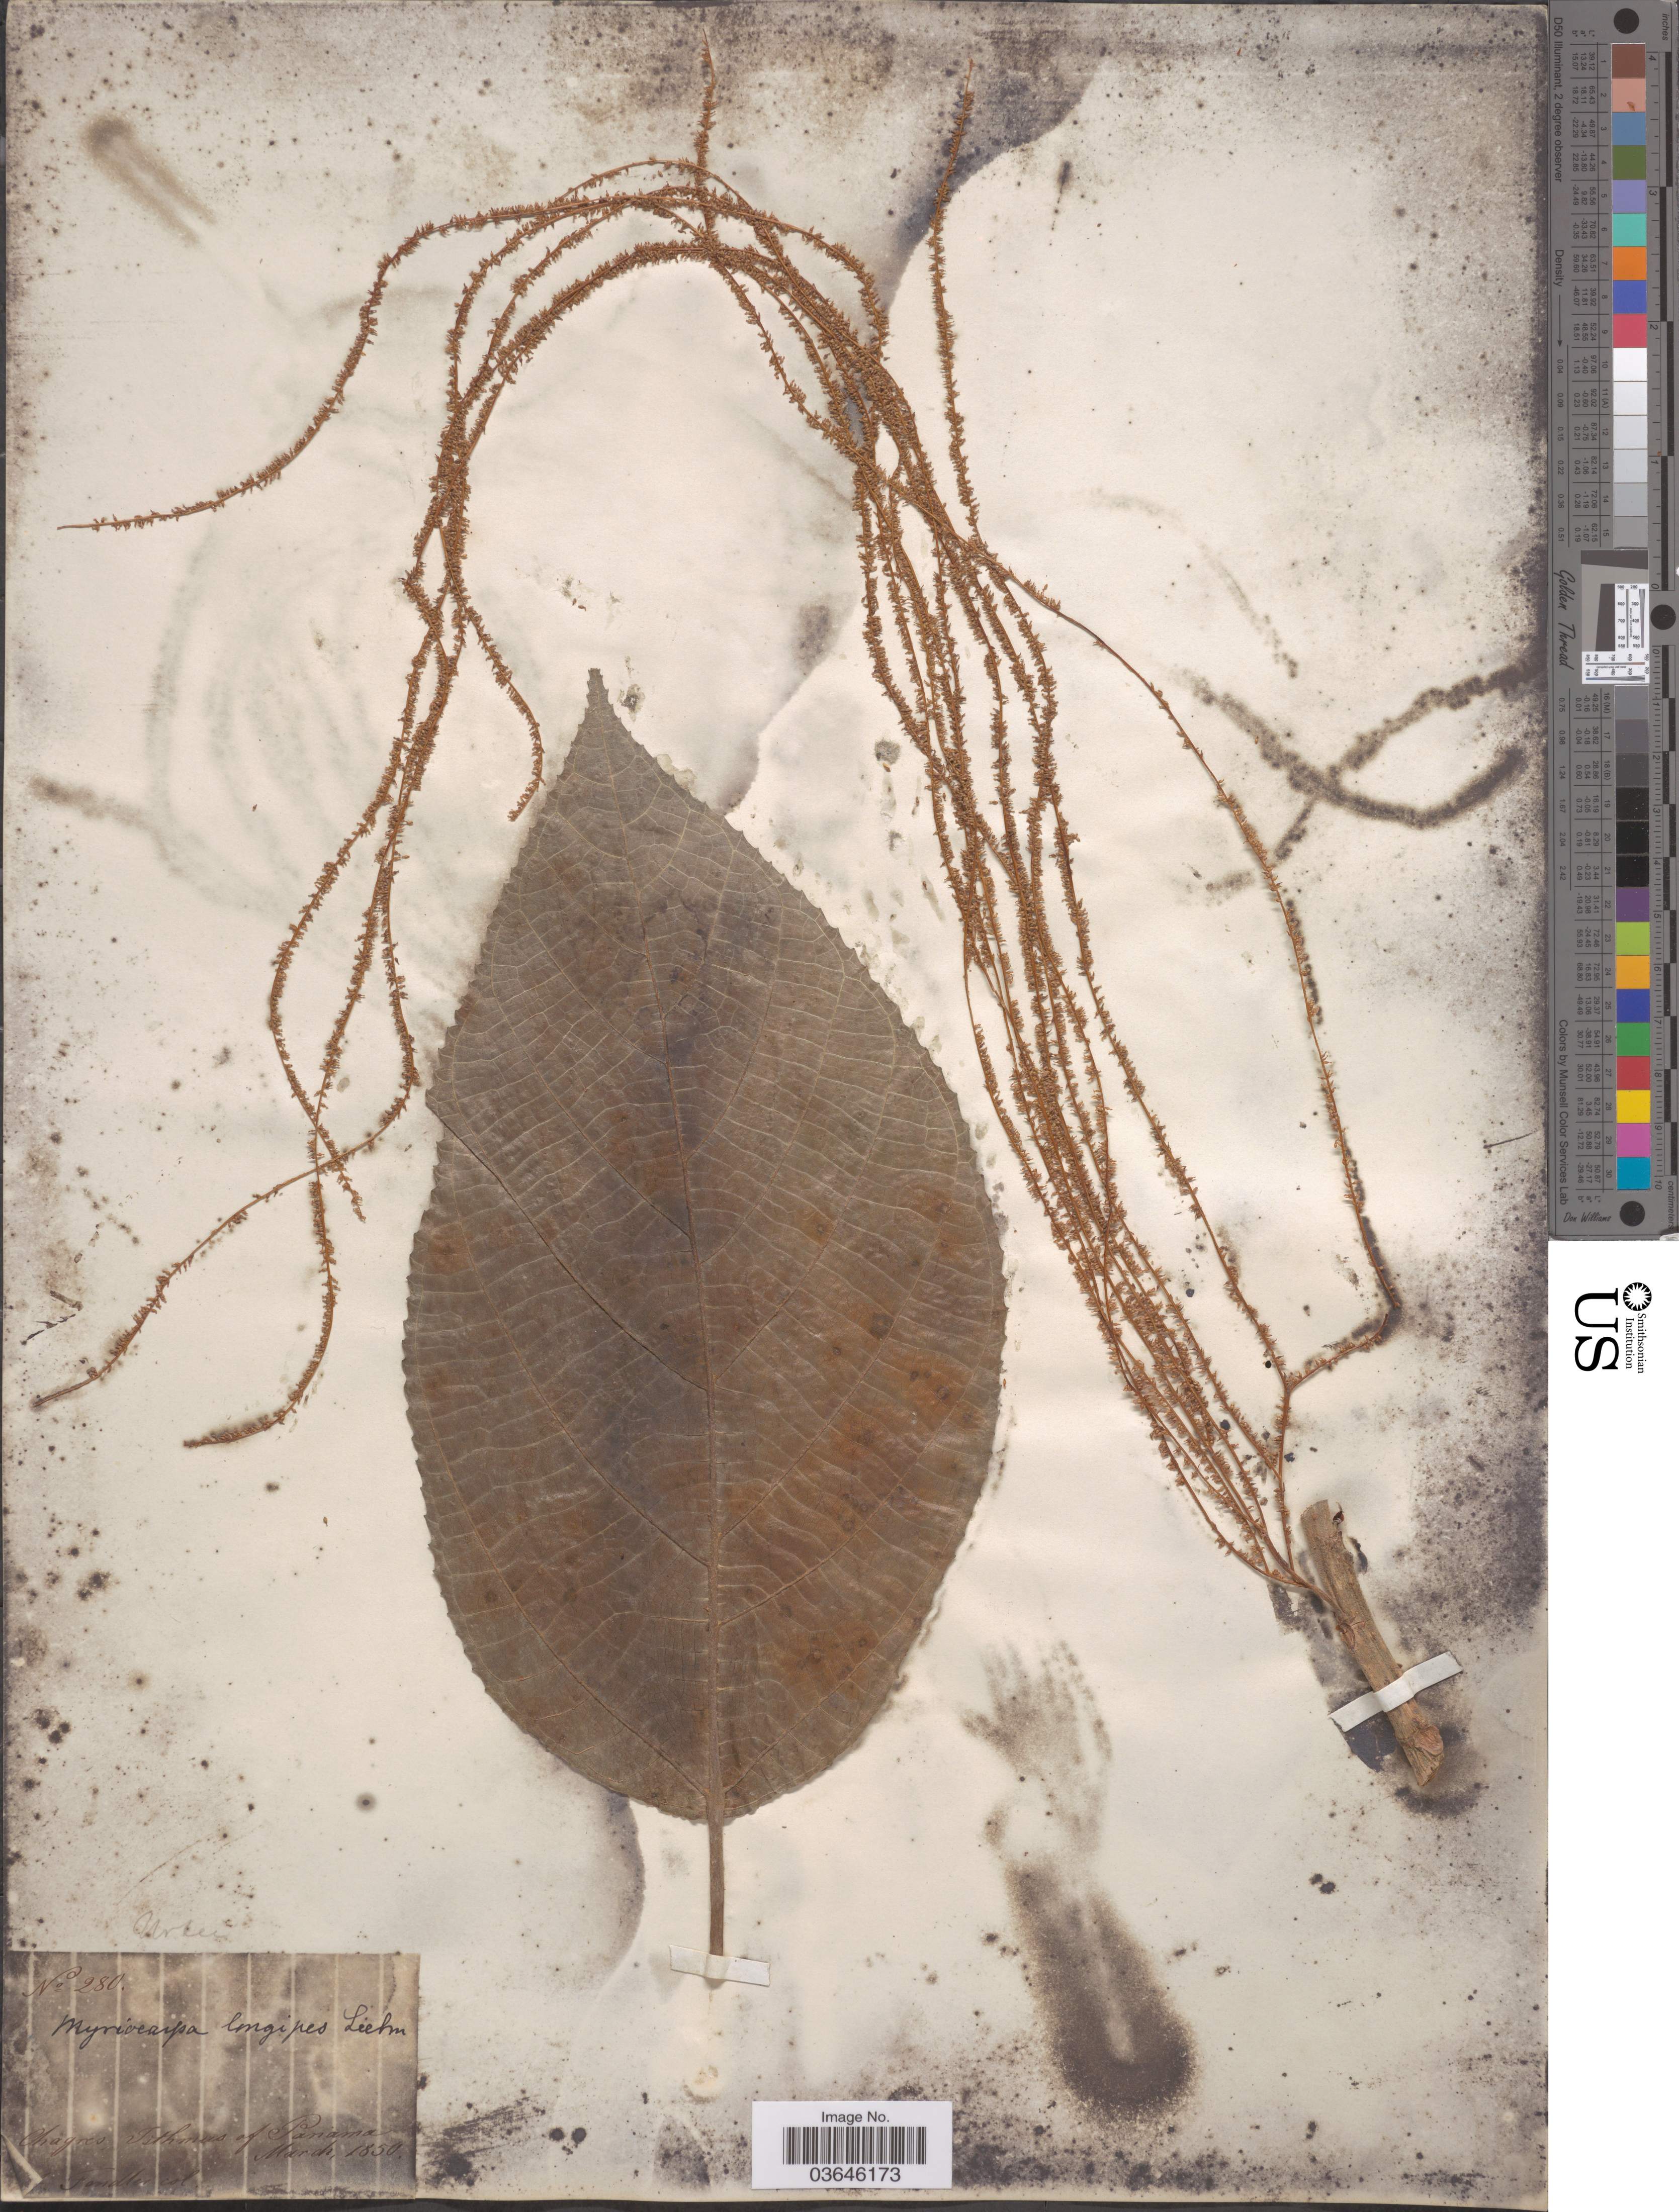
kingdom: Plantae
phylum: Tracheophyta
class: Magnoliopsida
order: Rosales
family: Urticaceae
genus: Myriocarpa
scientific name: Myriocarpa yzabalensis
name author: (Donn. Sm.) Killip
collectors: A. Fondler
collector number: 280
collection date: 1850-03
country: Panama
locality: Chagres, Isthmus of Panama.